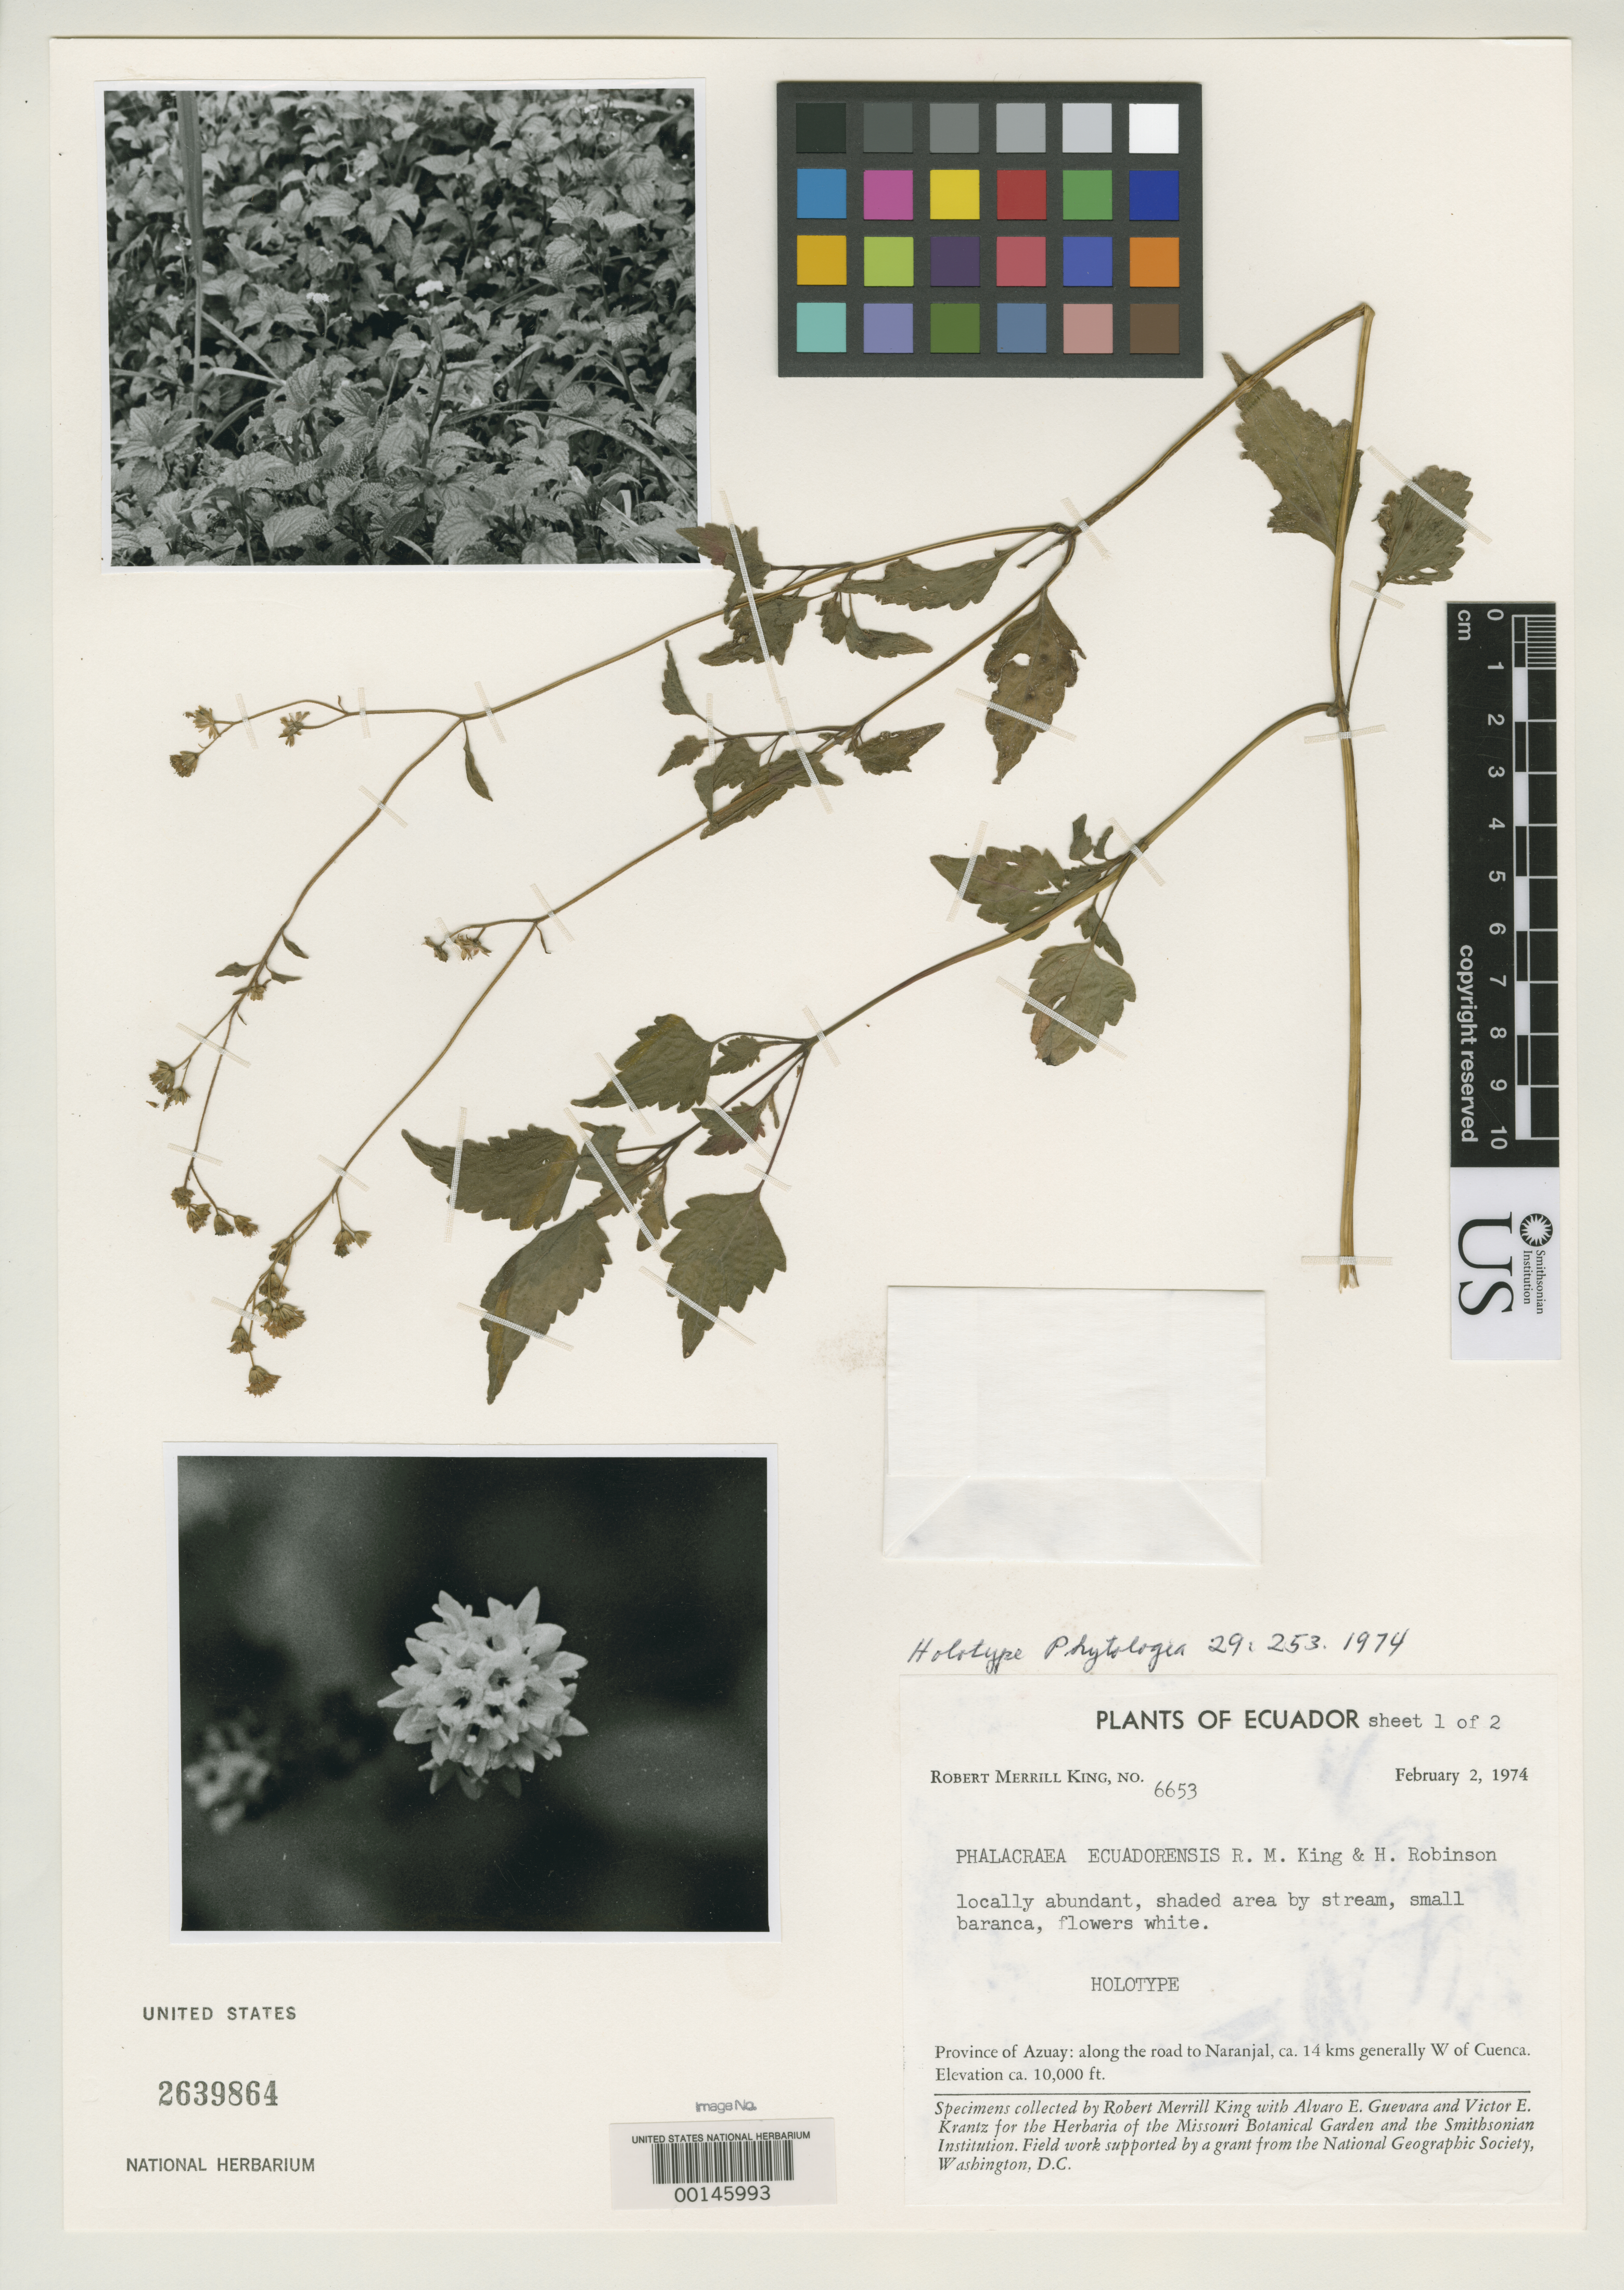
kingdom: Plantae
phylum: Tracheophyta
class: Magnoliopsida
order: Asterales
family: Asteraceae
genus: Phalacraea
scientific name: Phalacraea ecuadorensis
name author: R.M. King & H. Rob.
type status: Holotype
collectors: R. M. King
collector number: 6653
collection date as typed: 02 Feb 1974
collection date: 1974-02-02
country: Ecuador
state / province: Azuay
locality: Road to Naranjal.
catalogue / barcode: US 2639864